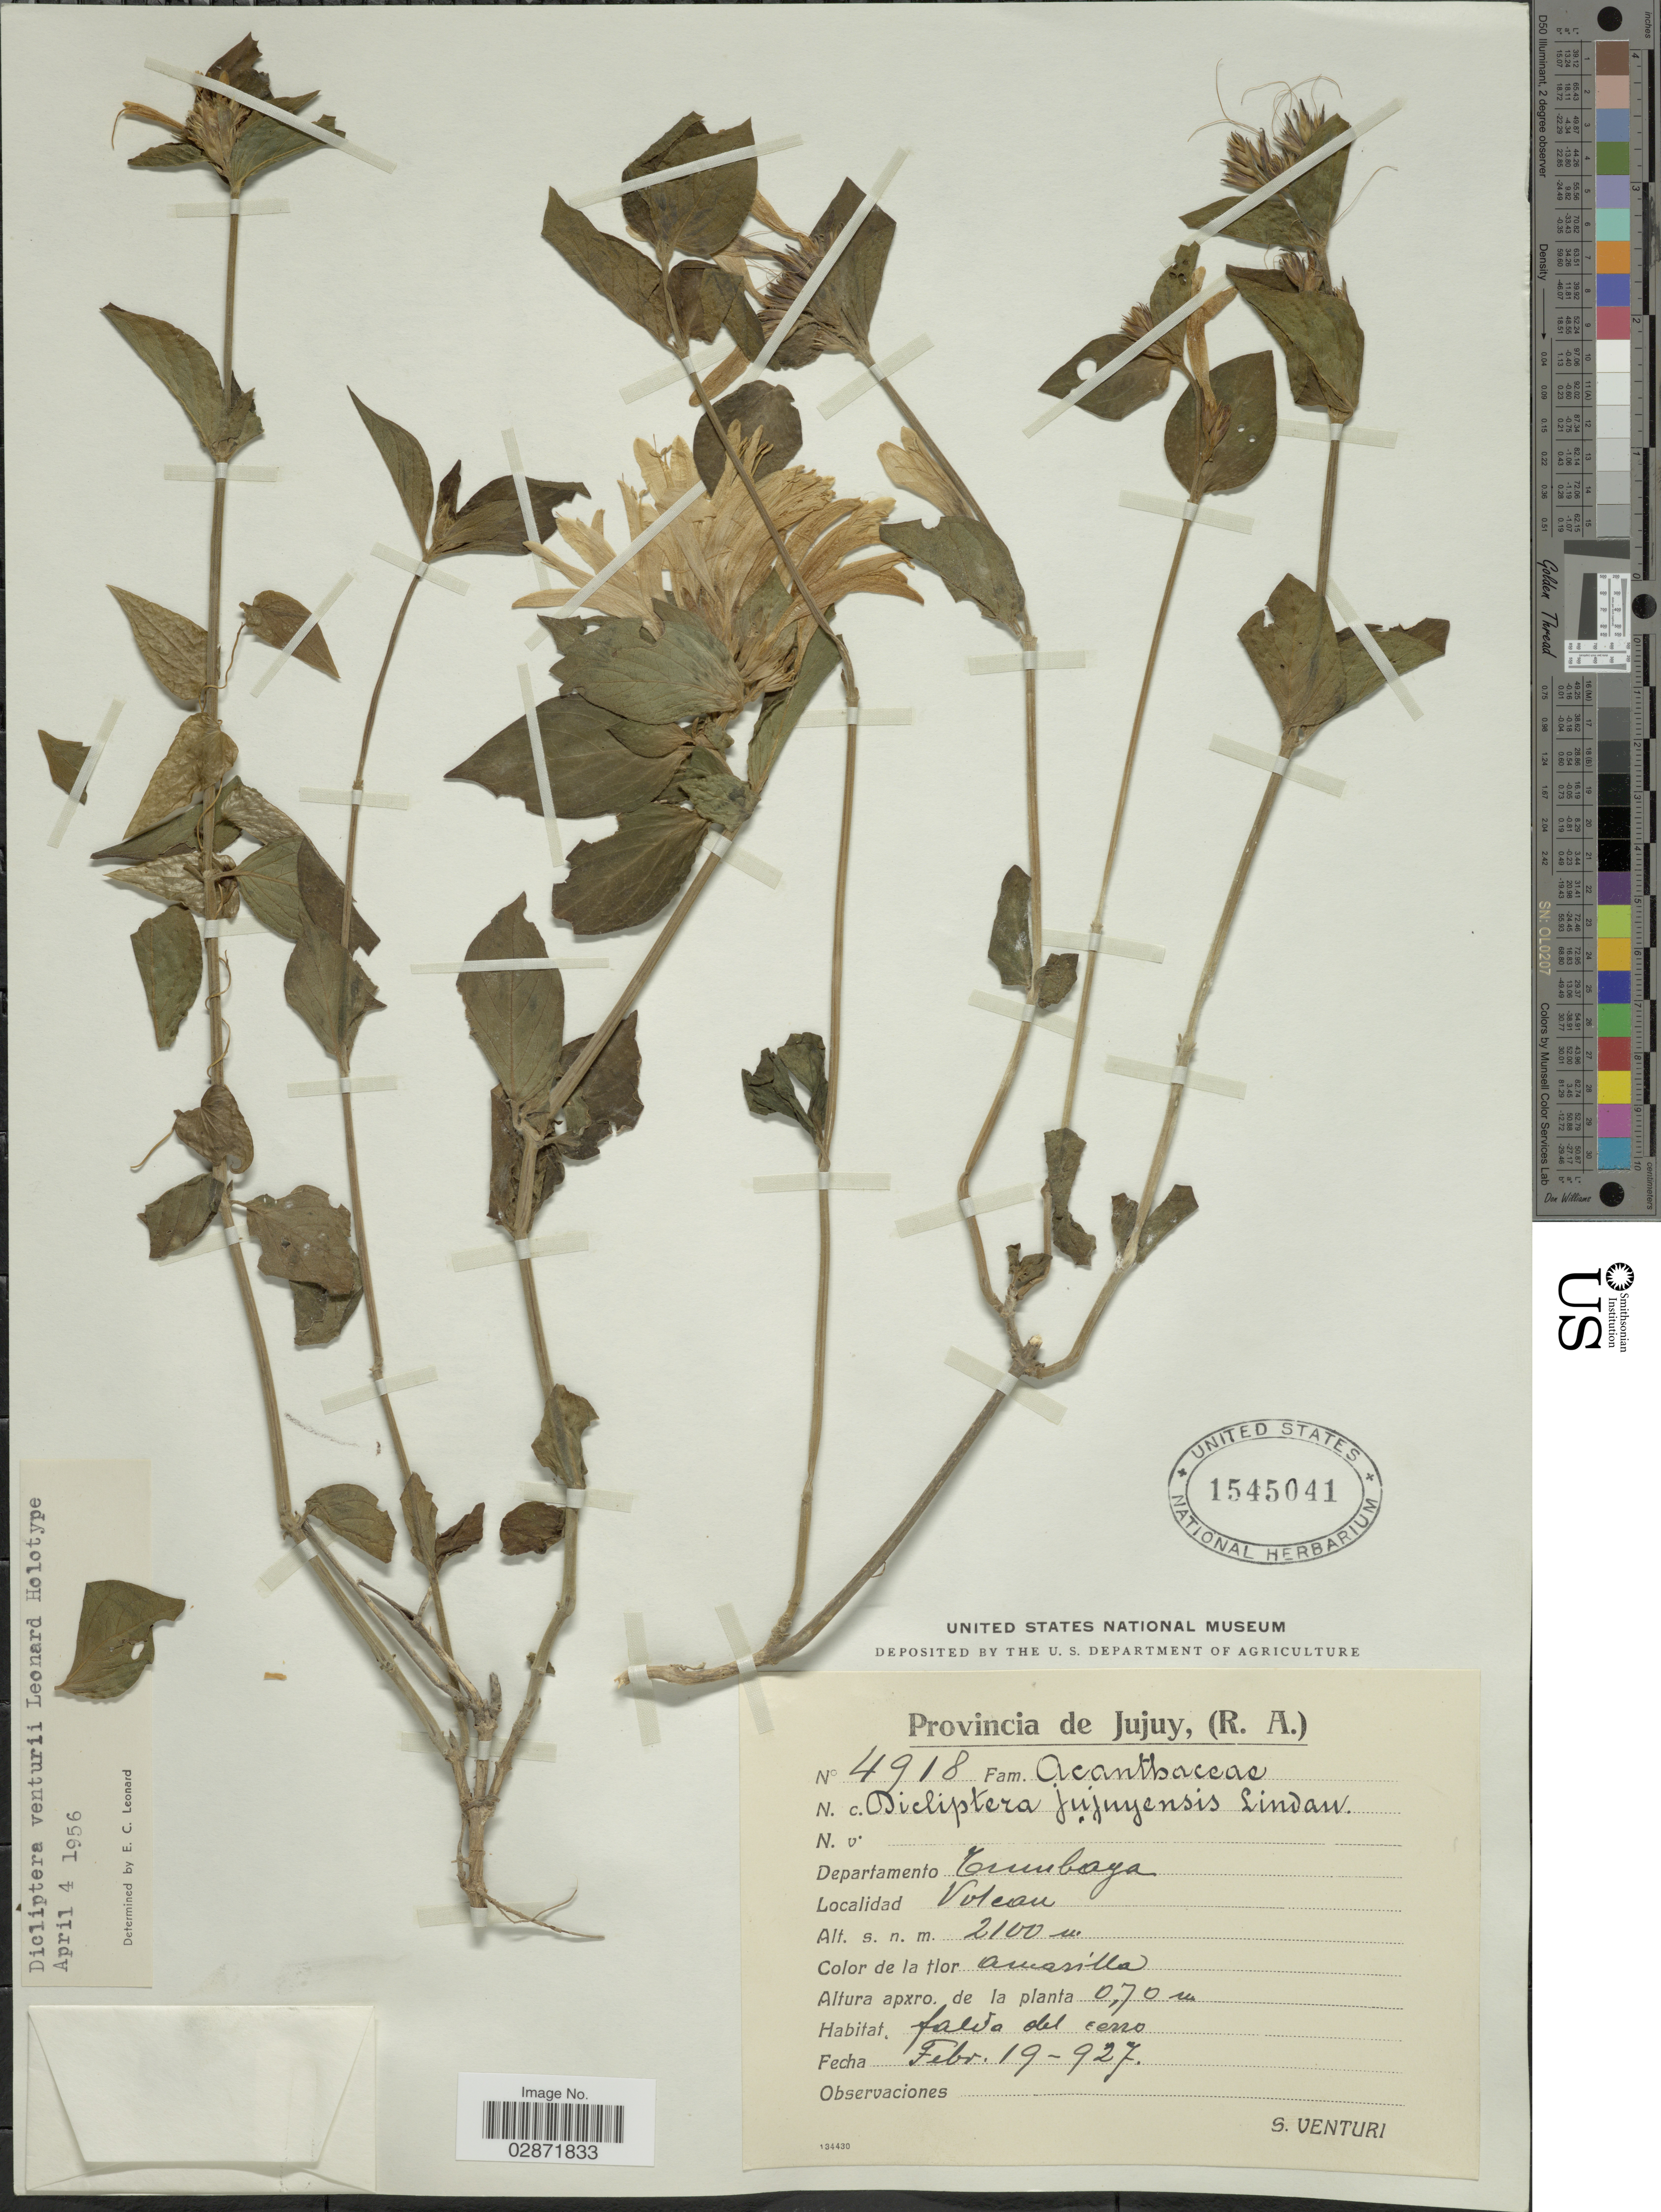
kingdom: Plantae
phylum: Tracheophyta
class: Magnoliopsida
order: Lamiales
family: Acanthaceae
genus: Dicliptera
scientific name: Dicliptera cabrerae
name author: C. Ezcurra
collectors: S. Venturi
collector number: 4918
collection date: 1927-02-19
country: Argentina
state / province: Jujuy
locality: Provincia de Jujuy, (R. A.) Departamento de Tumbaya, Volcan.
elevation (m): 2100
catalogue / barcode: US 1545041